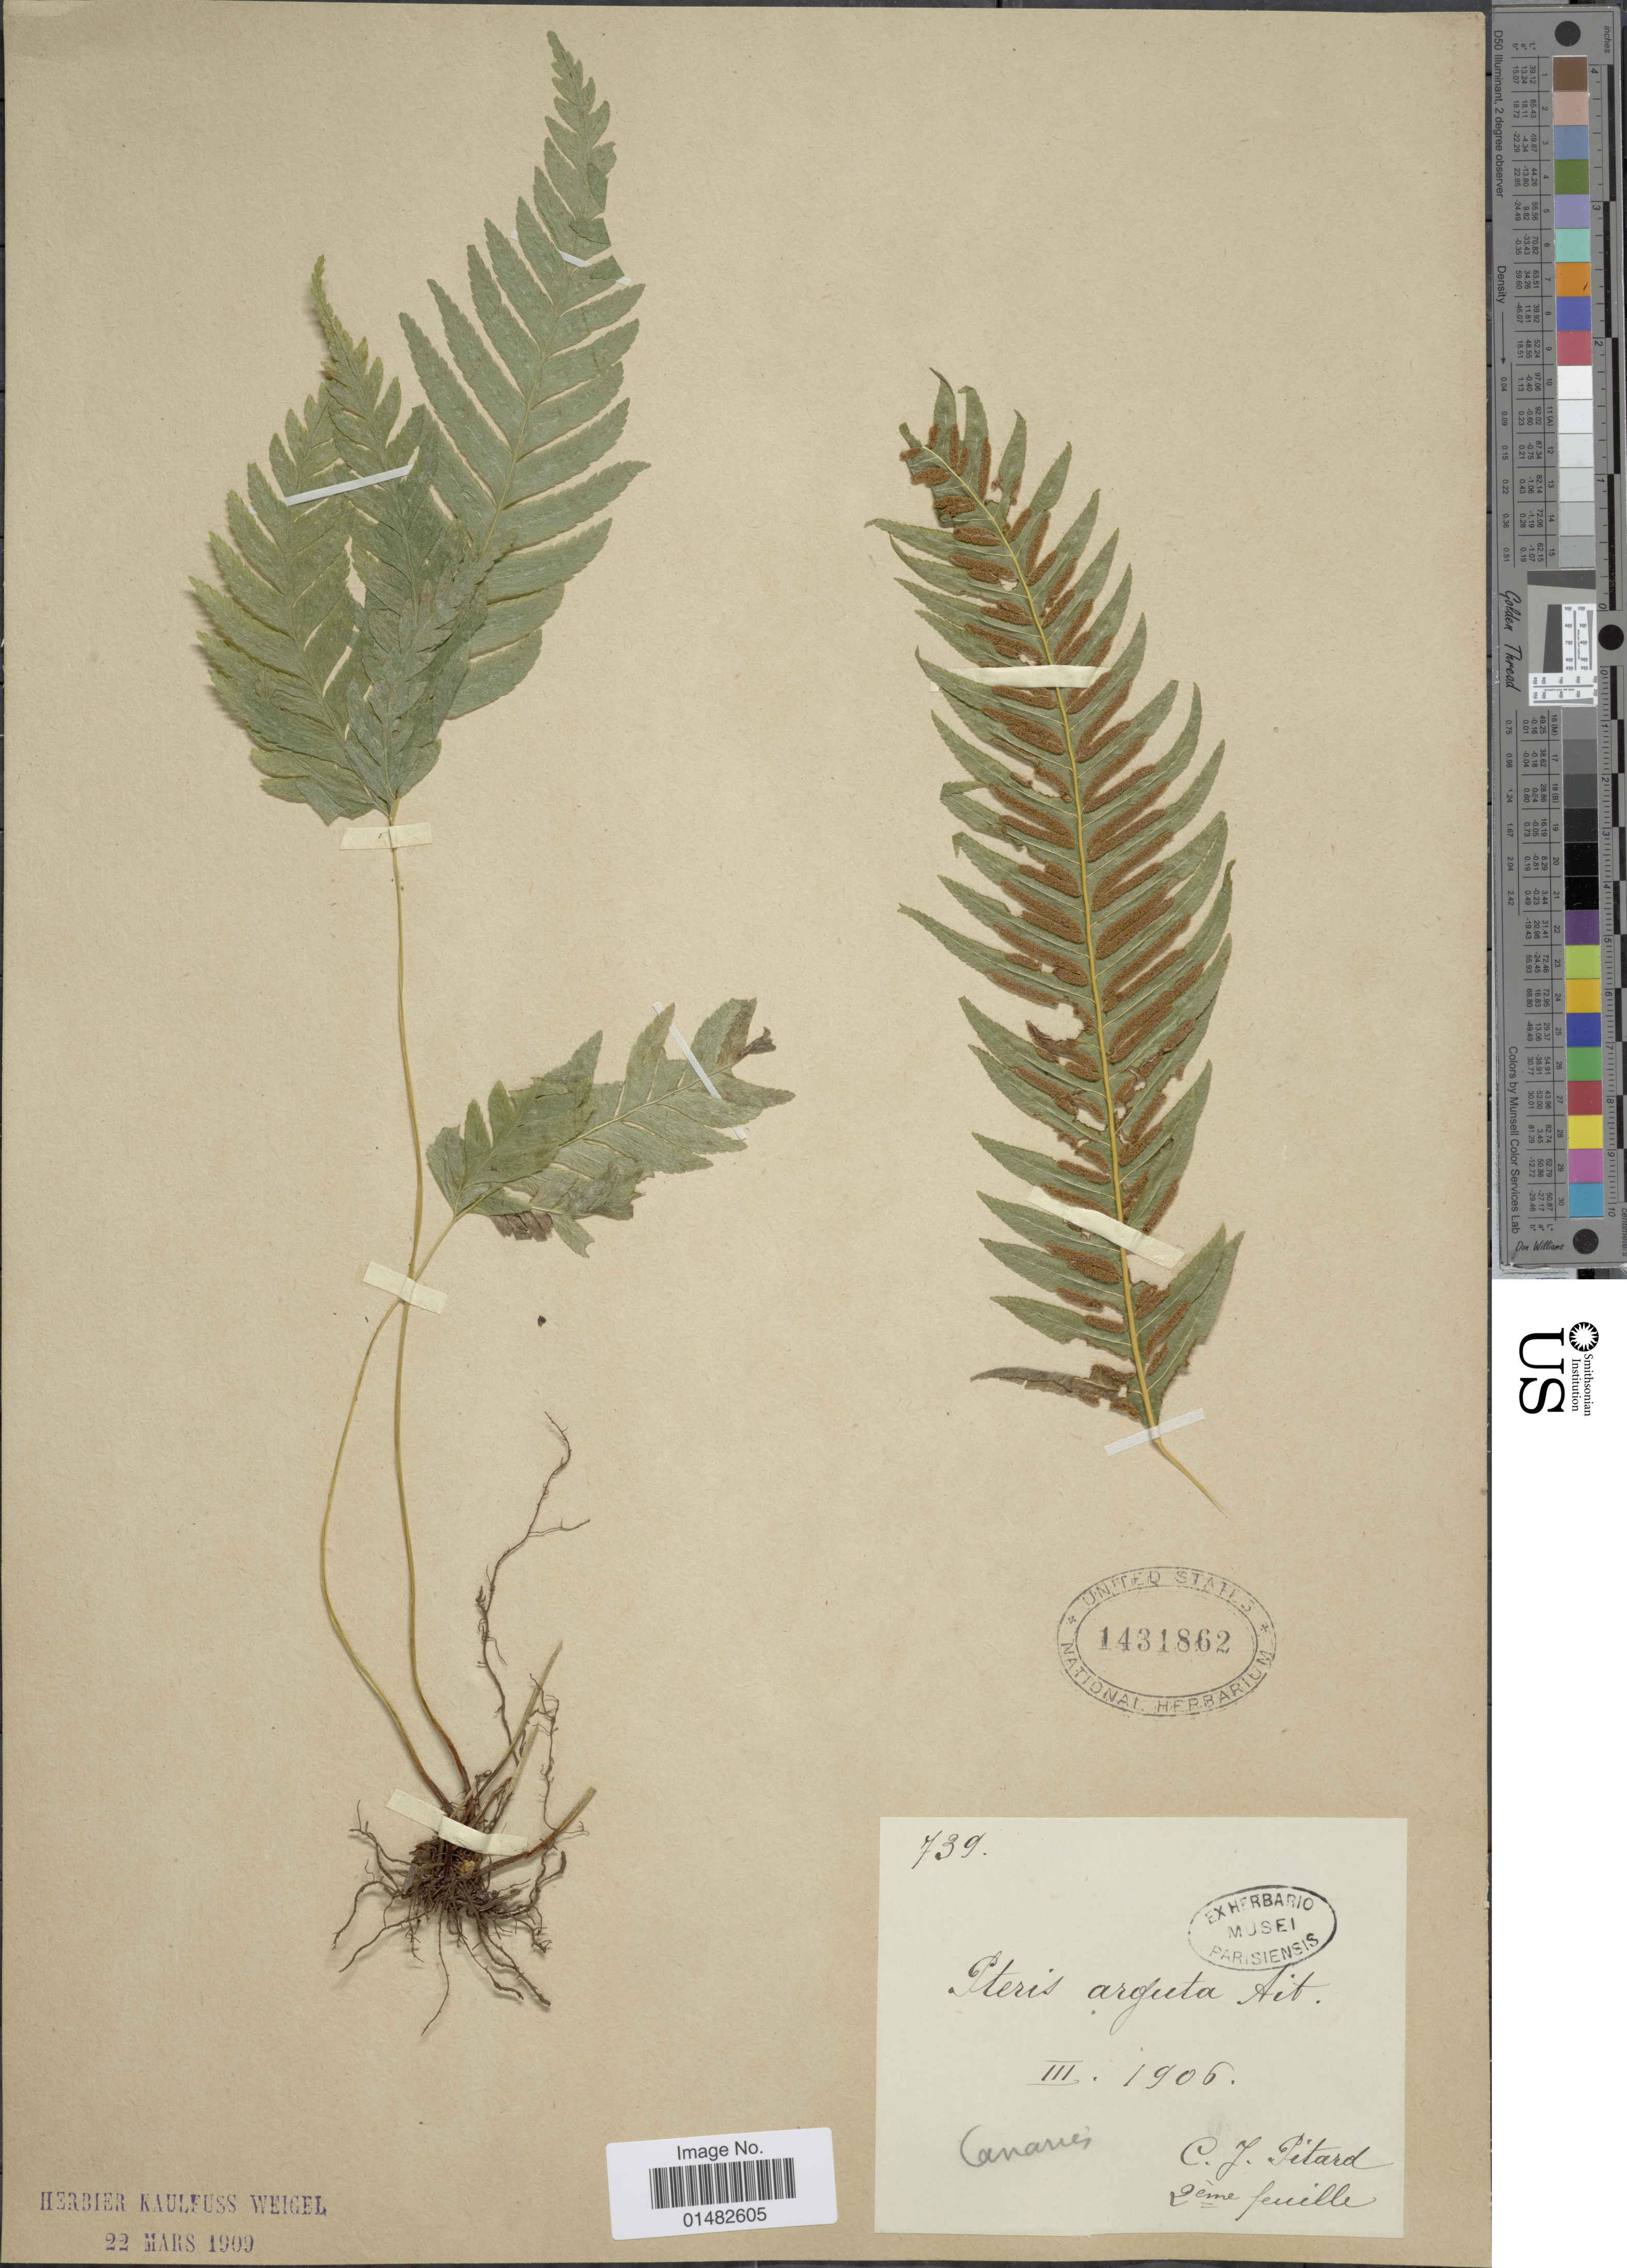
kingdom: Plantae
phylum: Tracheophyta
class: Polypodiopsida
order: Polypodiales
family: Pteridaceae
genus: Pteris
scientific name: Pteris arguta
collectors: C. Pitard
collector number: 739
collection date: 1906-03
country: Spain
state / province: Canarias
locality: Canaries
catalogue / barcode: US 1431862